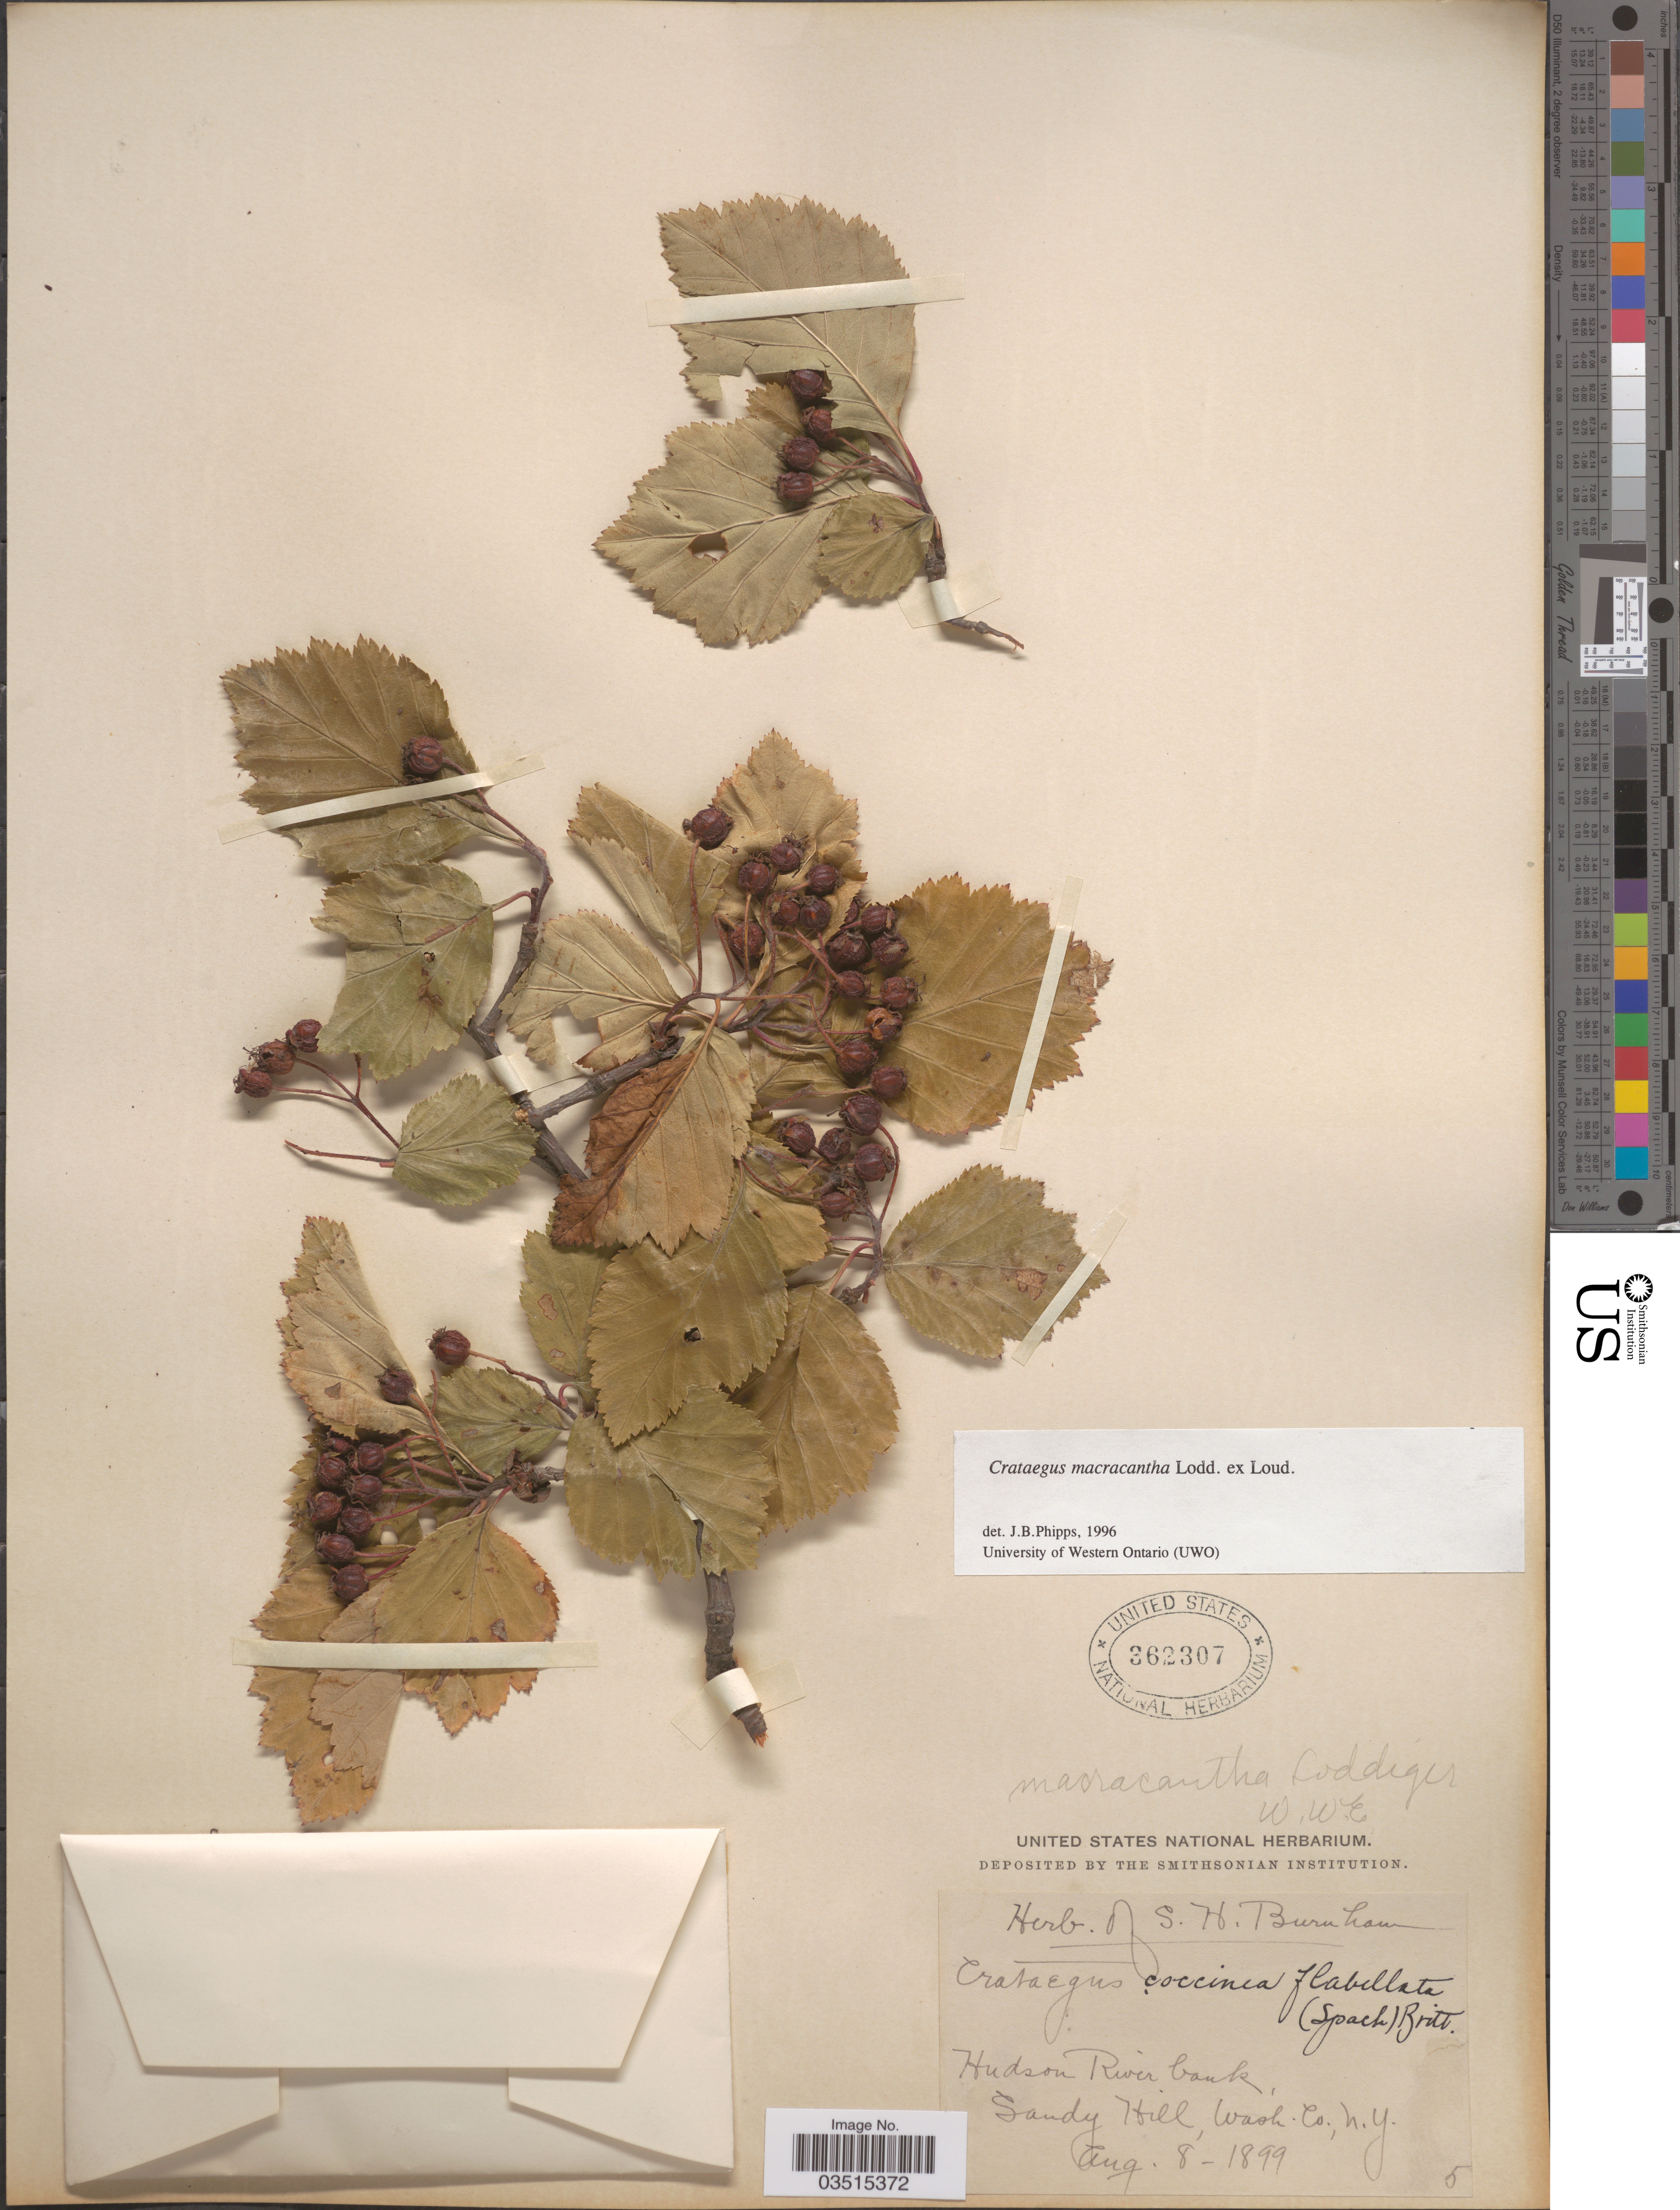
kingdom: Plantae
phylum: Tracheophyta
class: Magnoliopsida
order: Rosales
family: Rosaceae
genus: Crataegus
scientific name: Crataegus macracantha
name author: (Lindl.) Lodd. ex Loudon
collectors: ex herb. S.H. Burnham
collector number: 5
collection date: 1899-08-08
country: United States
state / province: New York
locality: Hudson River bank, Sandy Hill, Wash. Co.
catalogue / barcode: US 362307